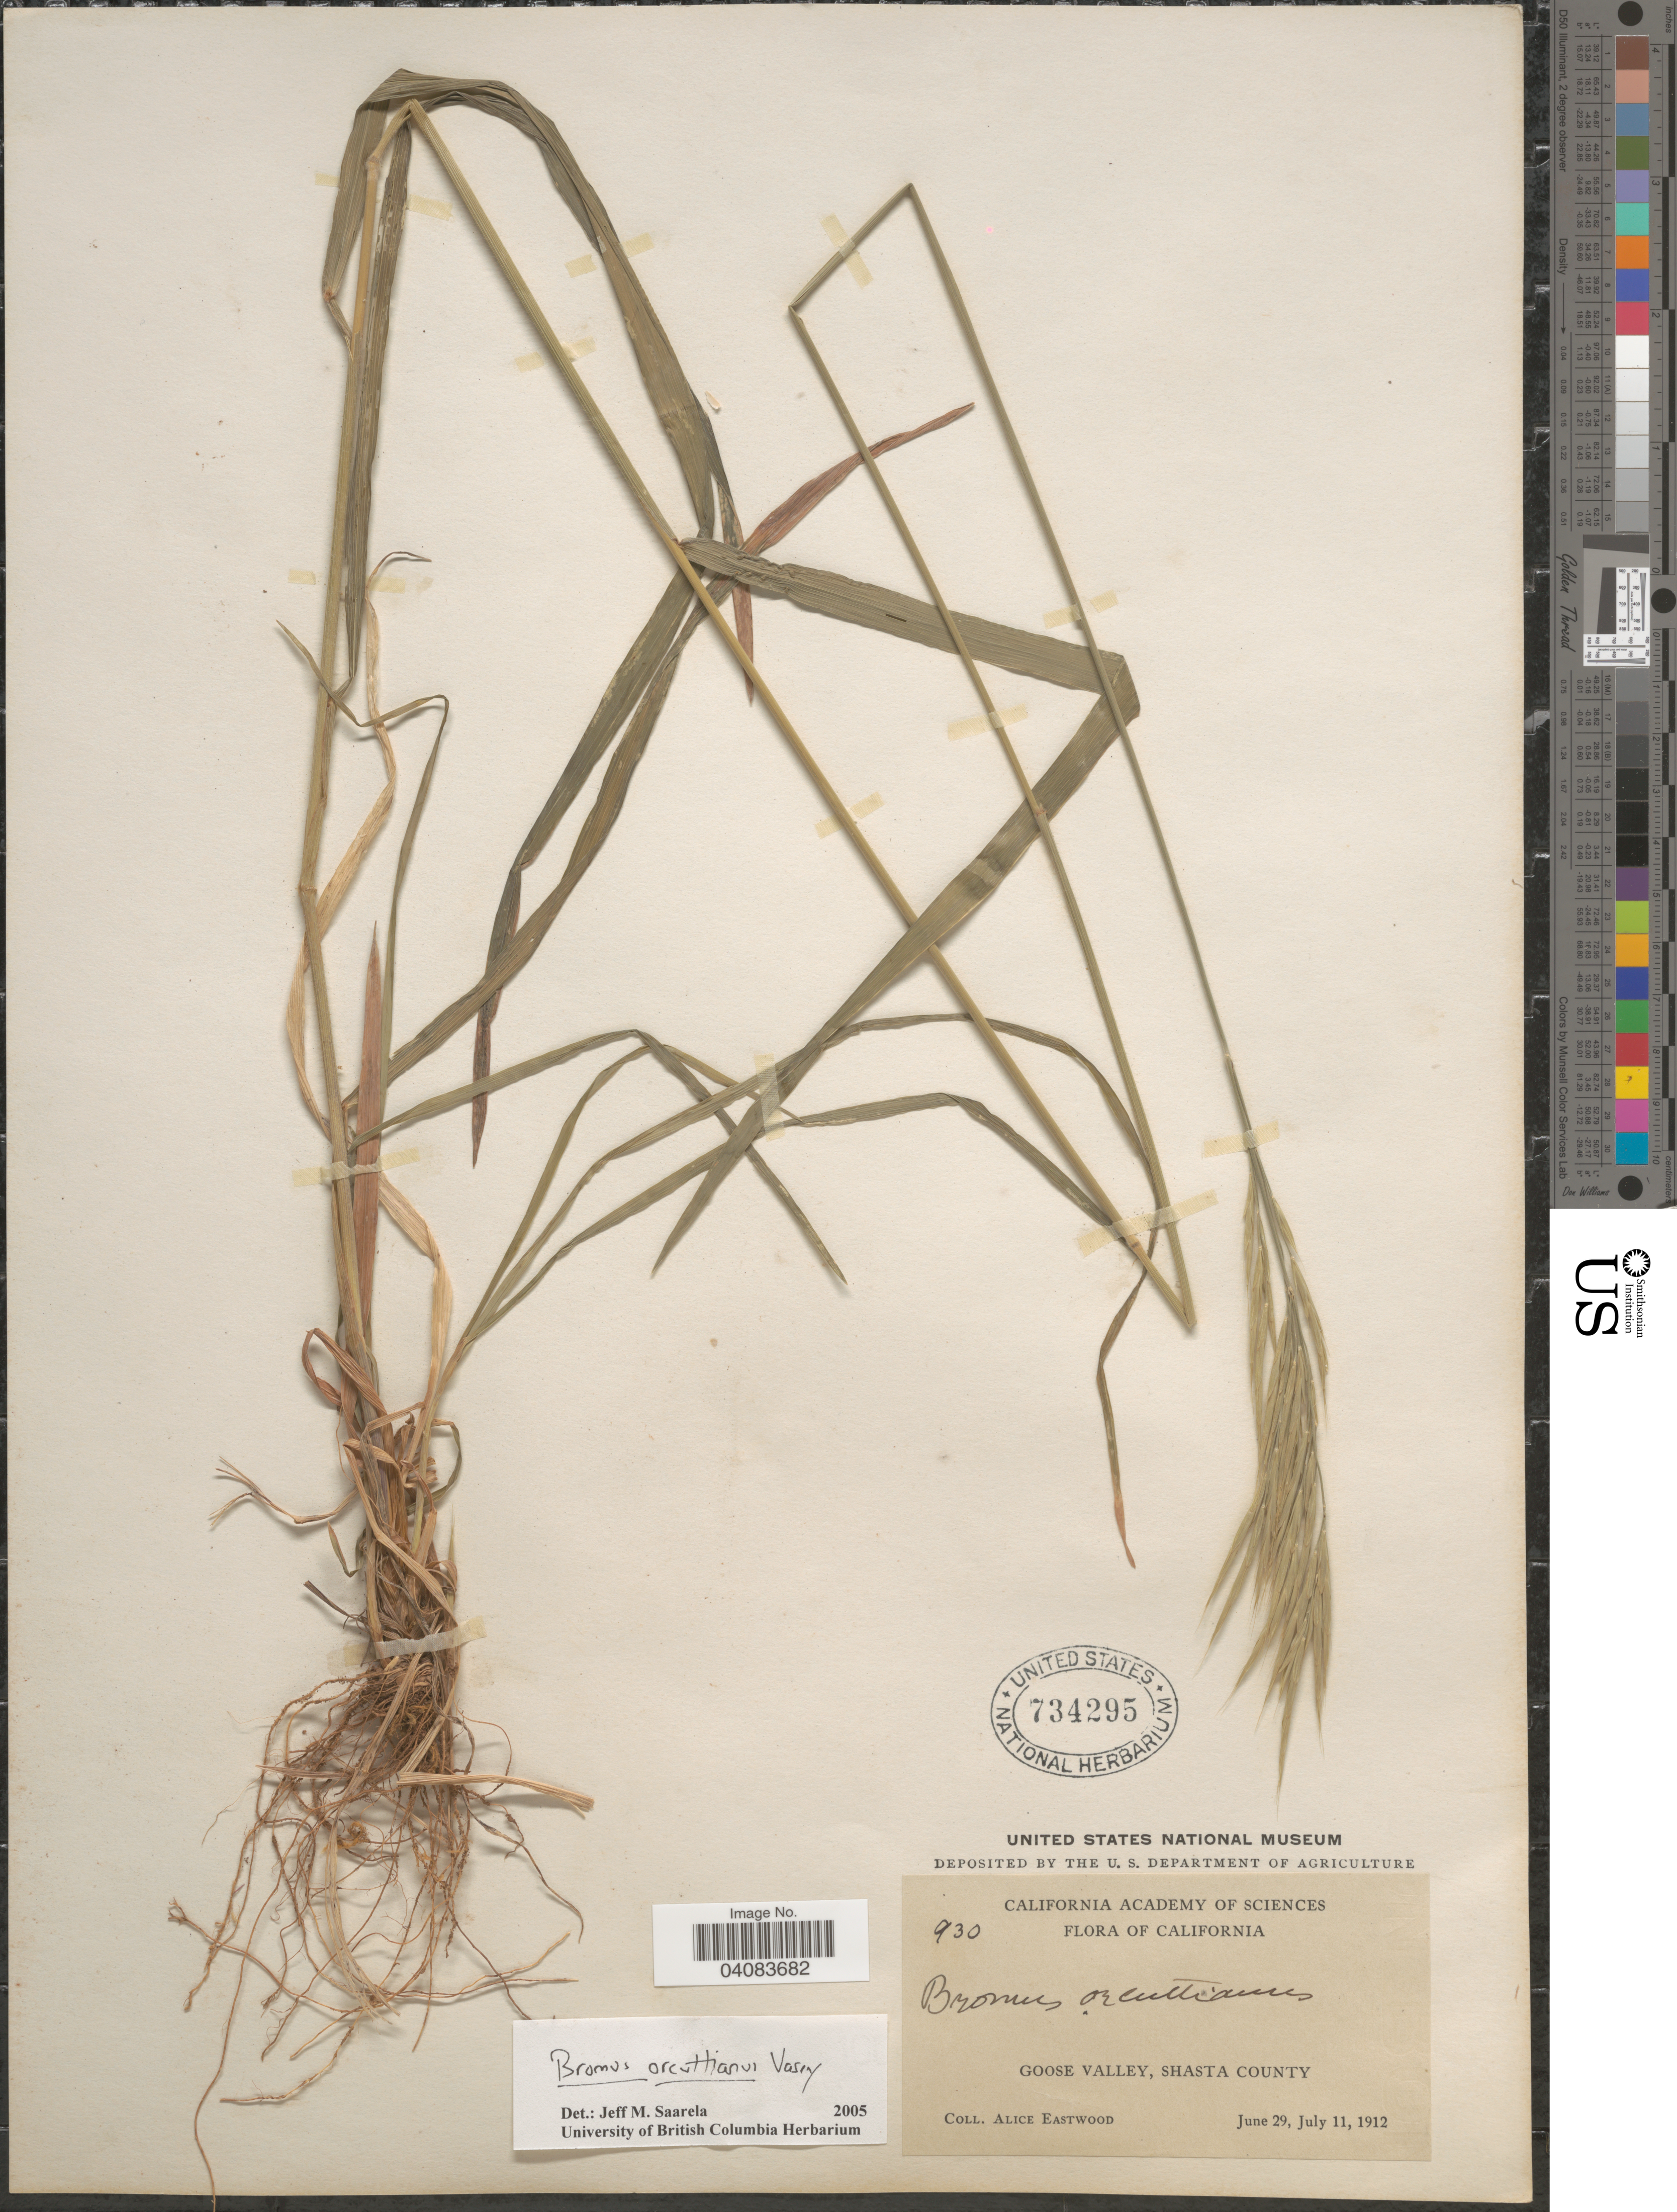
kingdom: Plantae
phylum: Tracheophyta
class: Liliopsida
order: Poales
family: Poaceae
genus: Bromus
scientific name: Bromus orcuttianus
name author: Vasey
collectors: A. Eastwood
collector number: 930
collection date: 1912-06-29/1912-07-11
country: United States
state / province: California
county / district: Shasta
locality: Goose Valley, Shasta County.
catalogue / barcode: US 734295